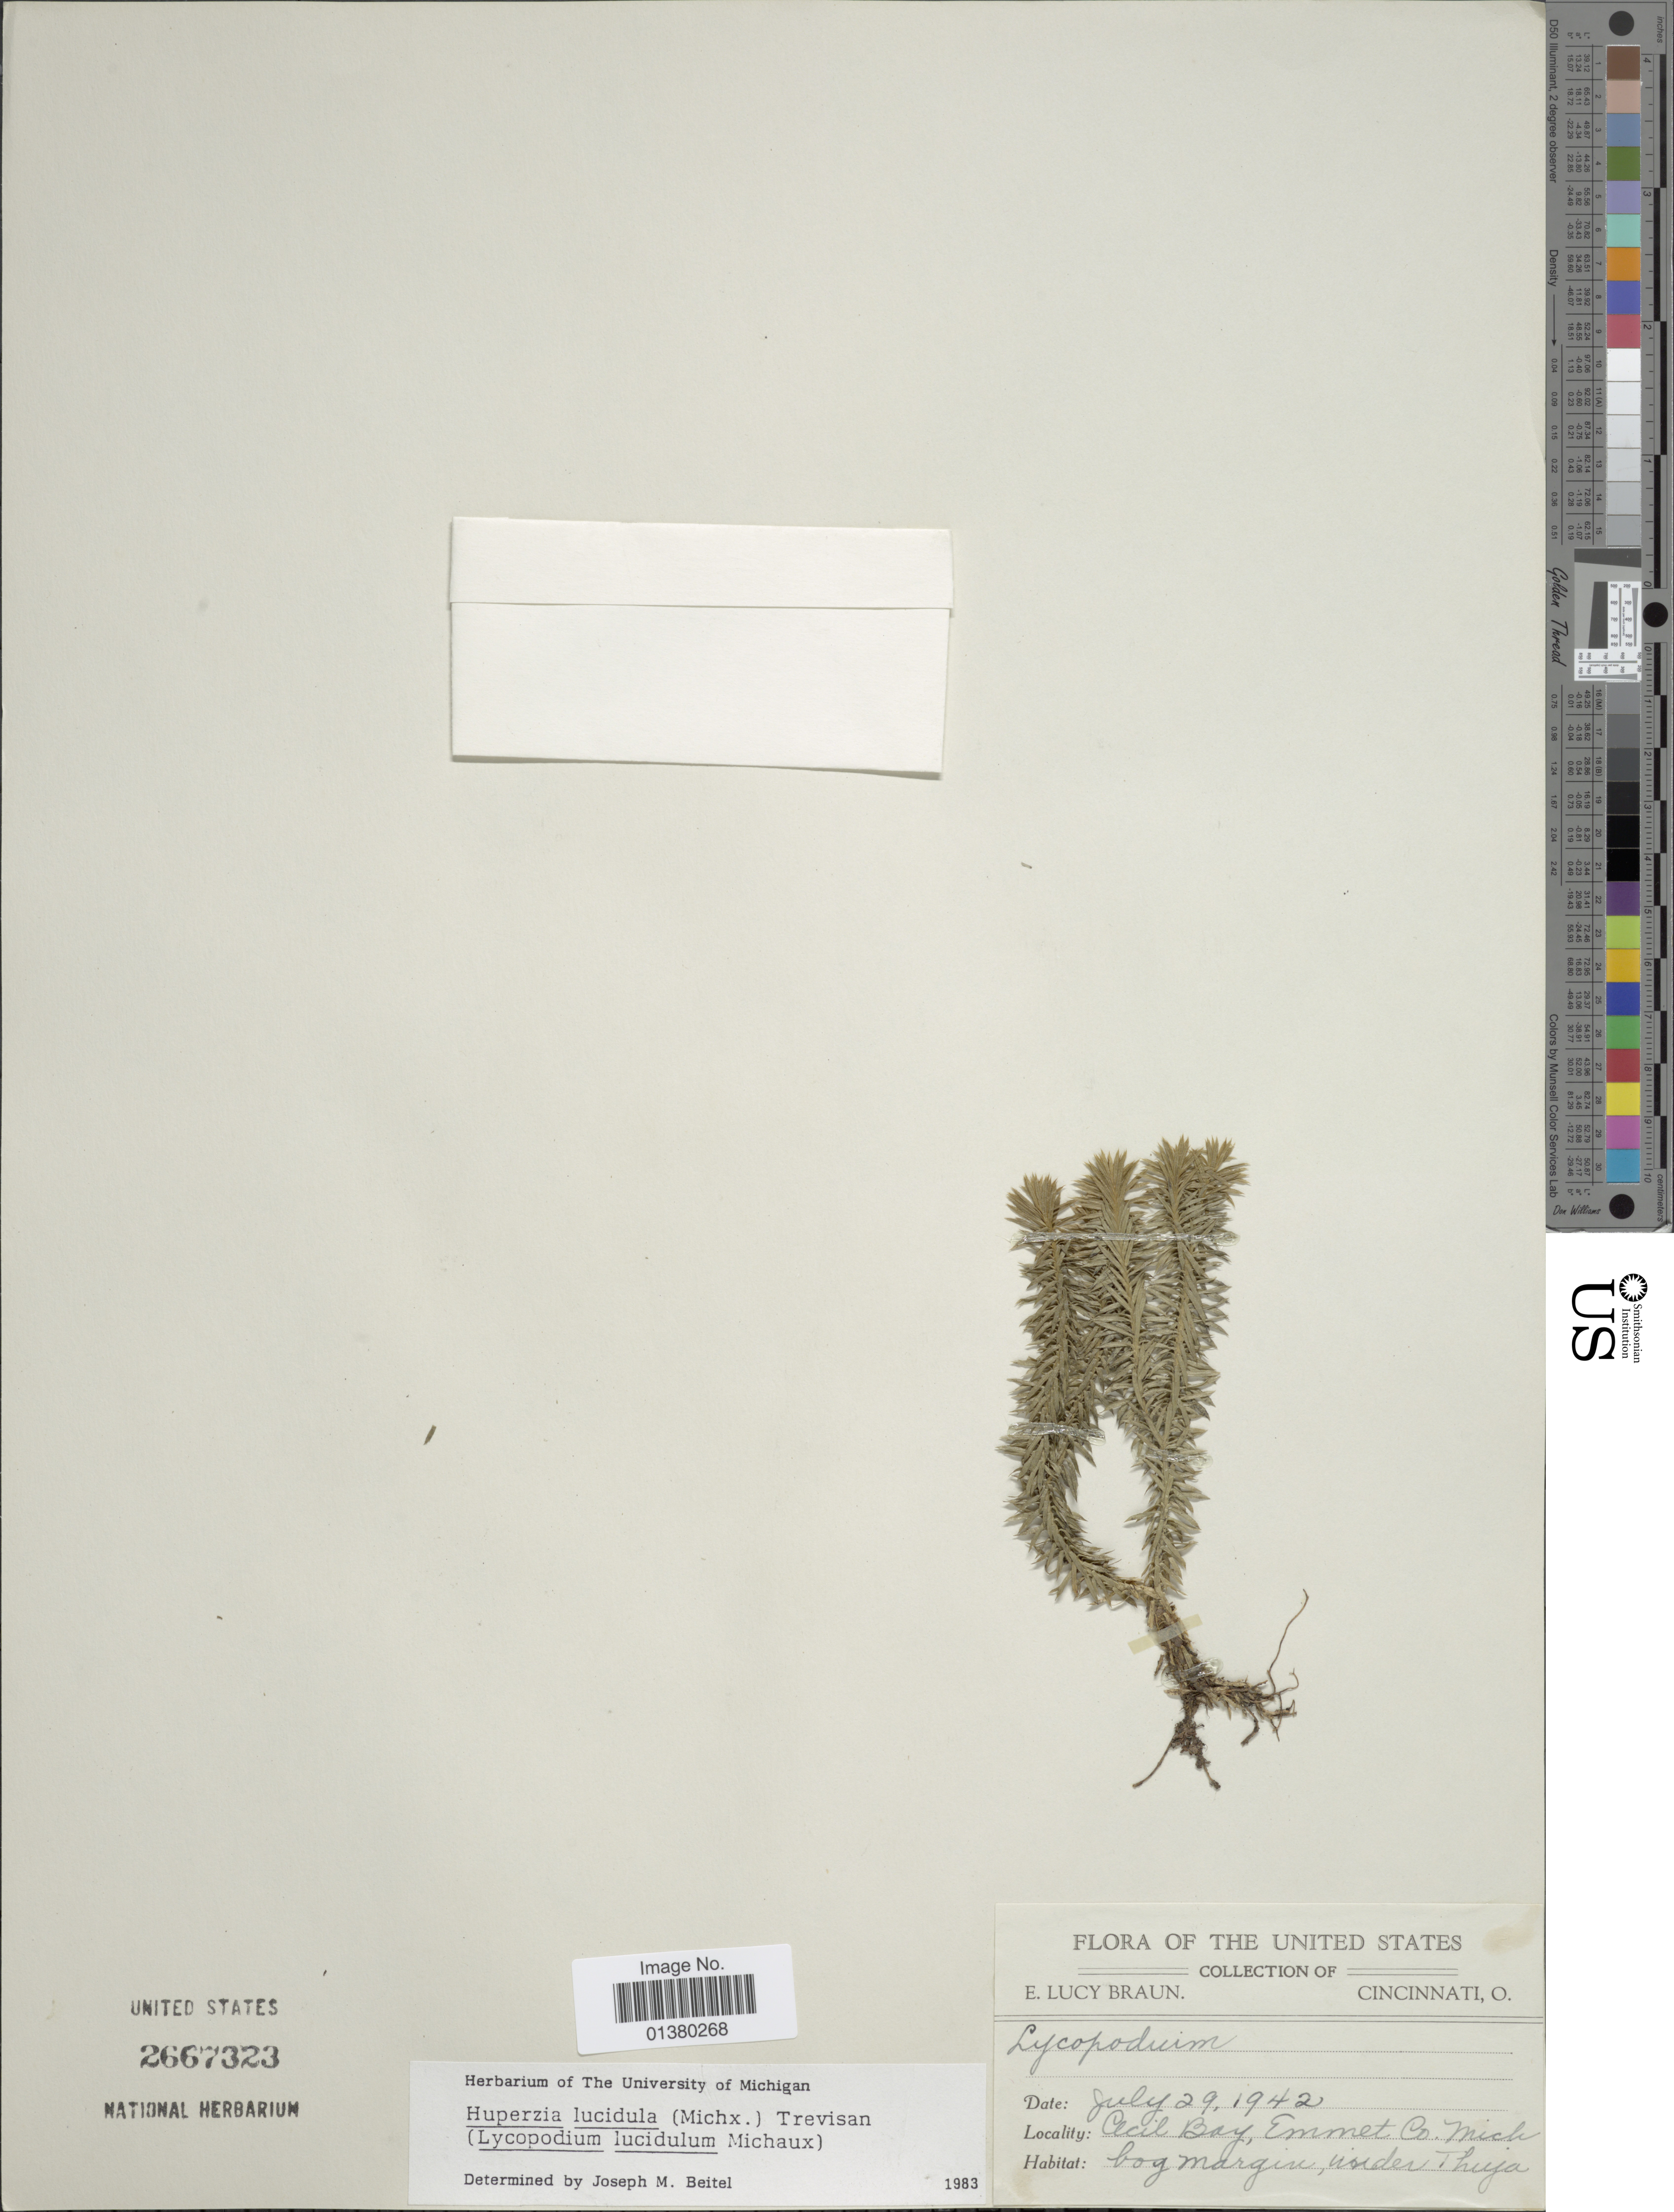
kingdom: Plantae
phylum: Tracheophyta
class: Lycopodiopsida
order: Lycopodiales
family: Lycopodiaceae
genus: Huperzia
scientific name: Huperzia lucidula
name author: (Michx.) Trevis.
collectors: E. L. Braun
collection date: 1942-07-29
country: United States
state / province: Michigan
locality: Cecil Bay, Emmet Co.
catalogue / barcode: US 2667323